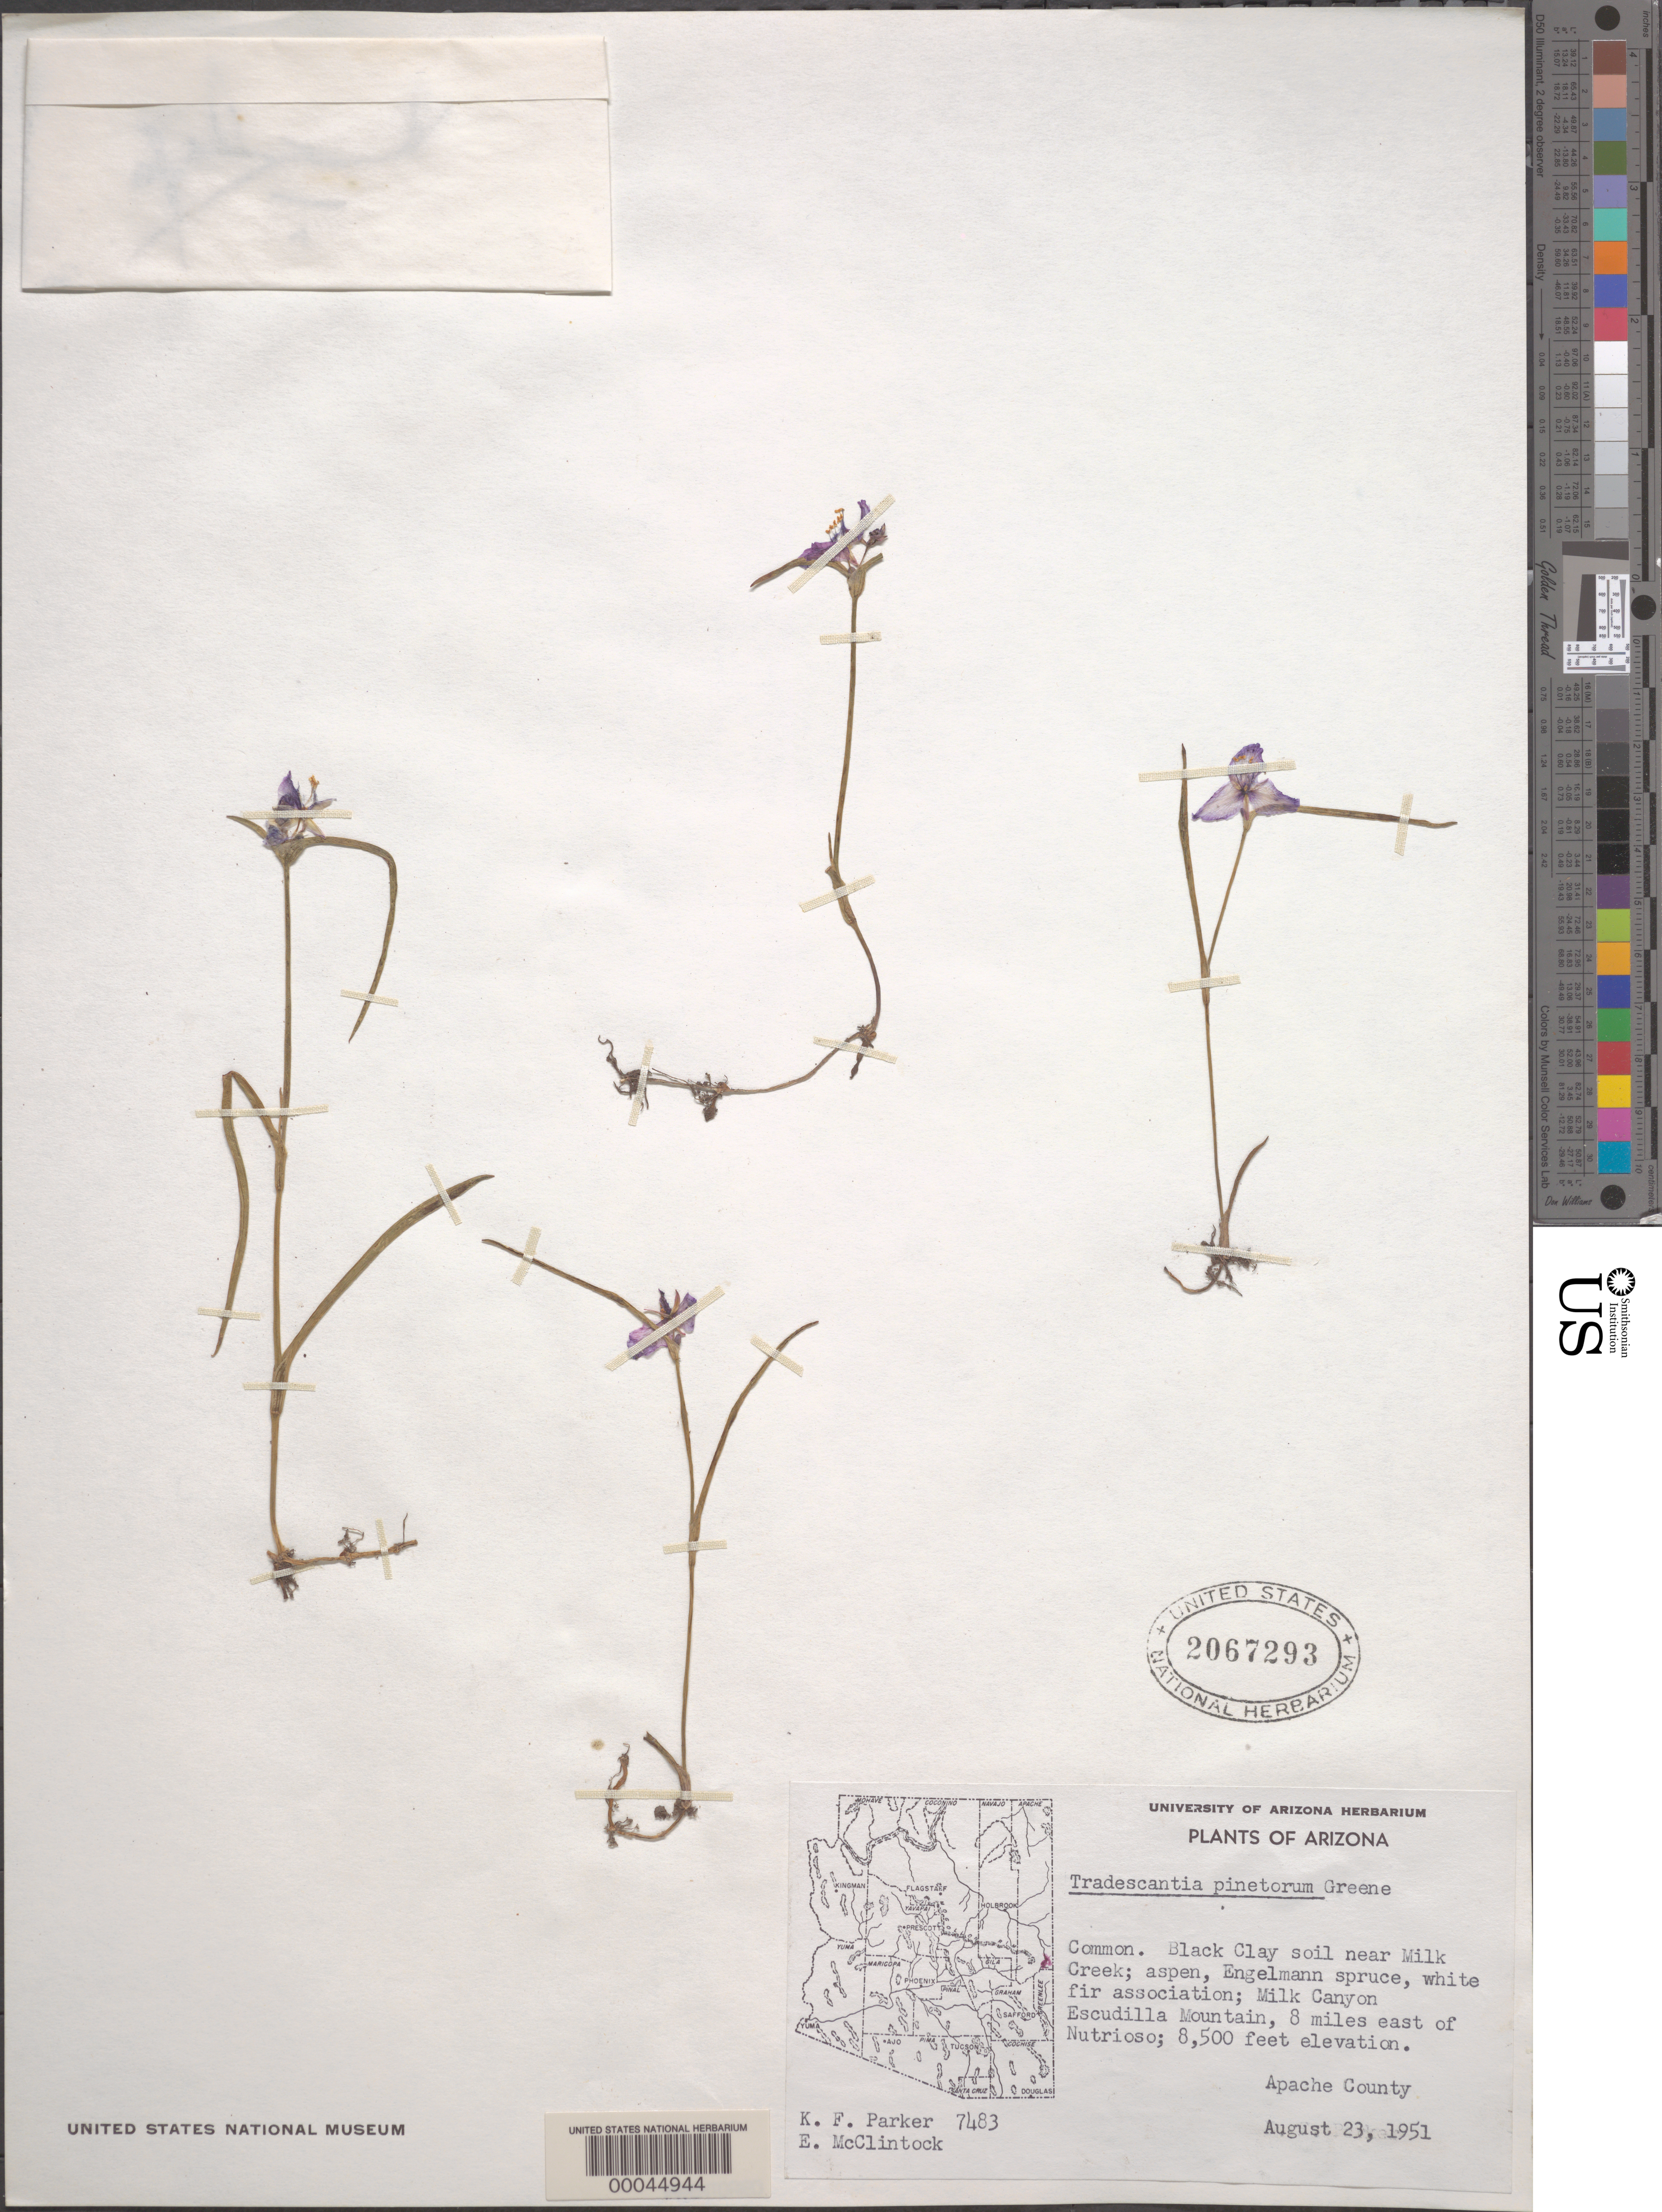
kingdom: Plantae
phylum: Tracheophyta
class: Liliopsida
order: Commelinales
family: Commelinaceae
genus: Tradescantia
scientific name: Tradescantia pinetorum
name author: Greene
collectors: K. L. Parker & E. McClintock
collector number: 7483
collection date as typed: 23 Aug 1951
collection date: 1951-08-23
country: United States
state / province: Arizona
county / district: Apache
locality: E of nutrioso, milk canyon escudilla mountain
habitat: Black clay soil, creek bank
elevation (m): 2593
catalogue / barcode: US 2067293